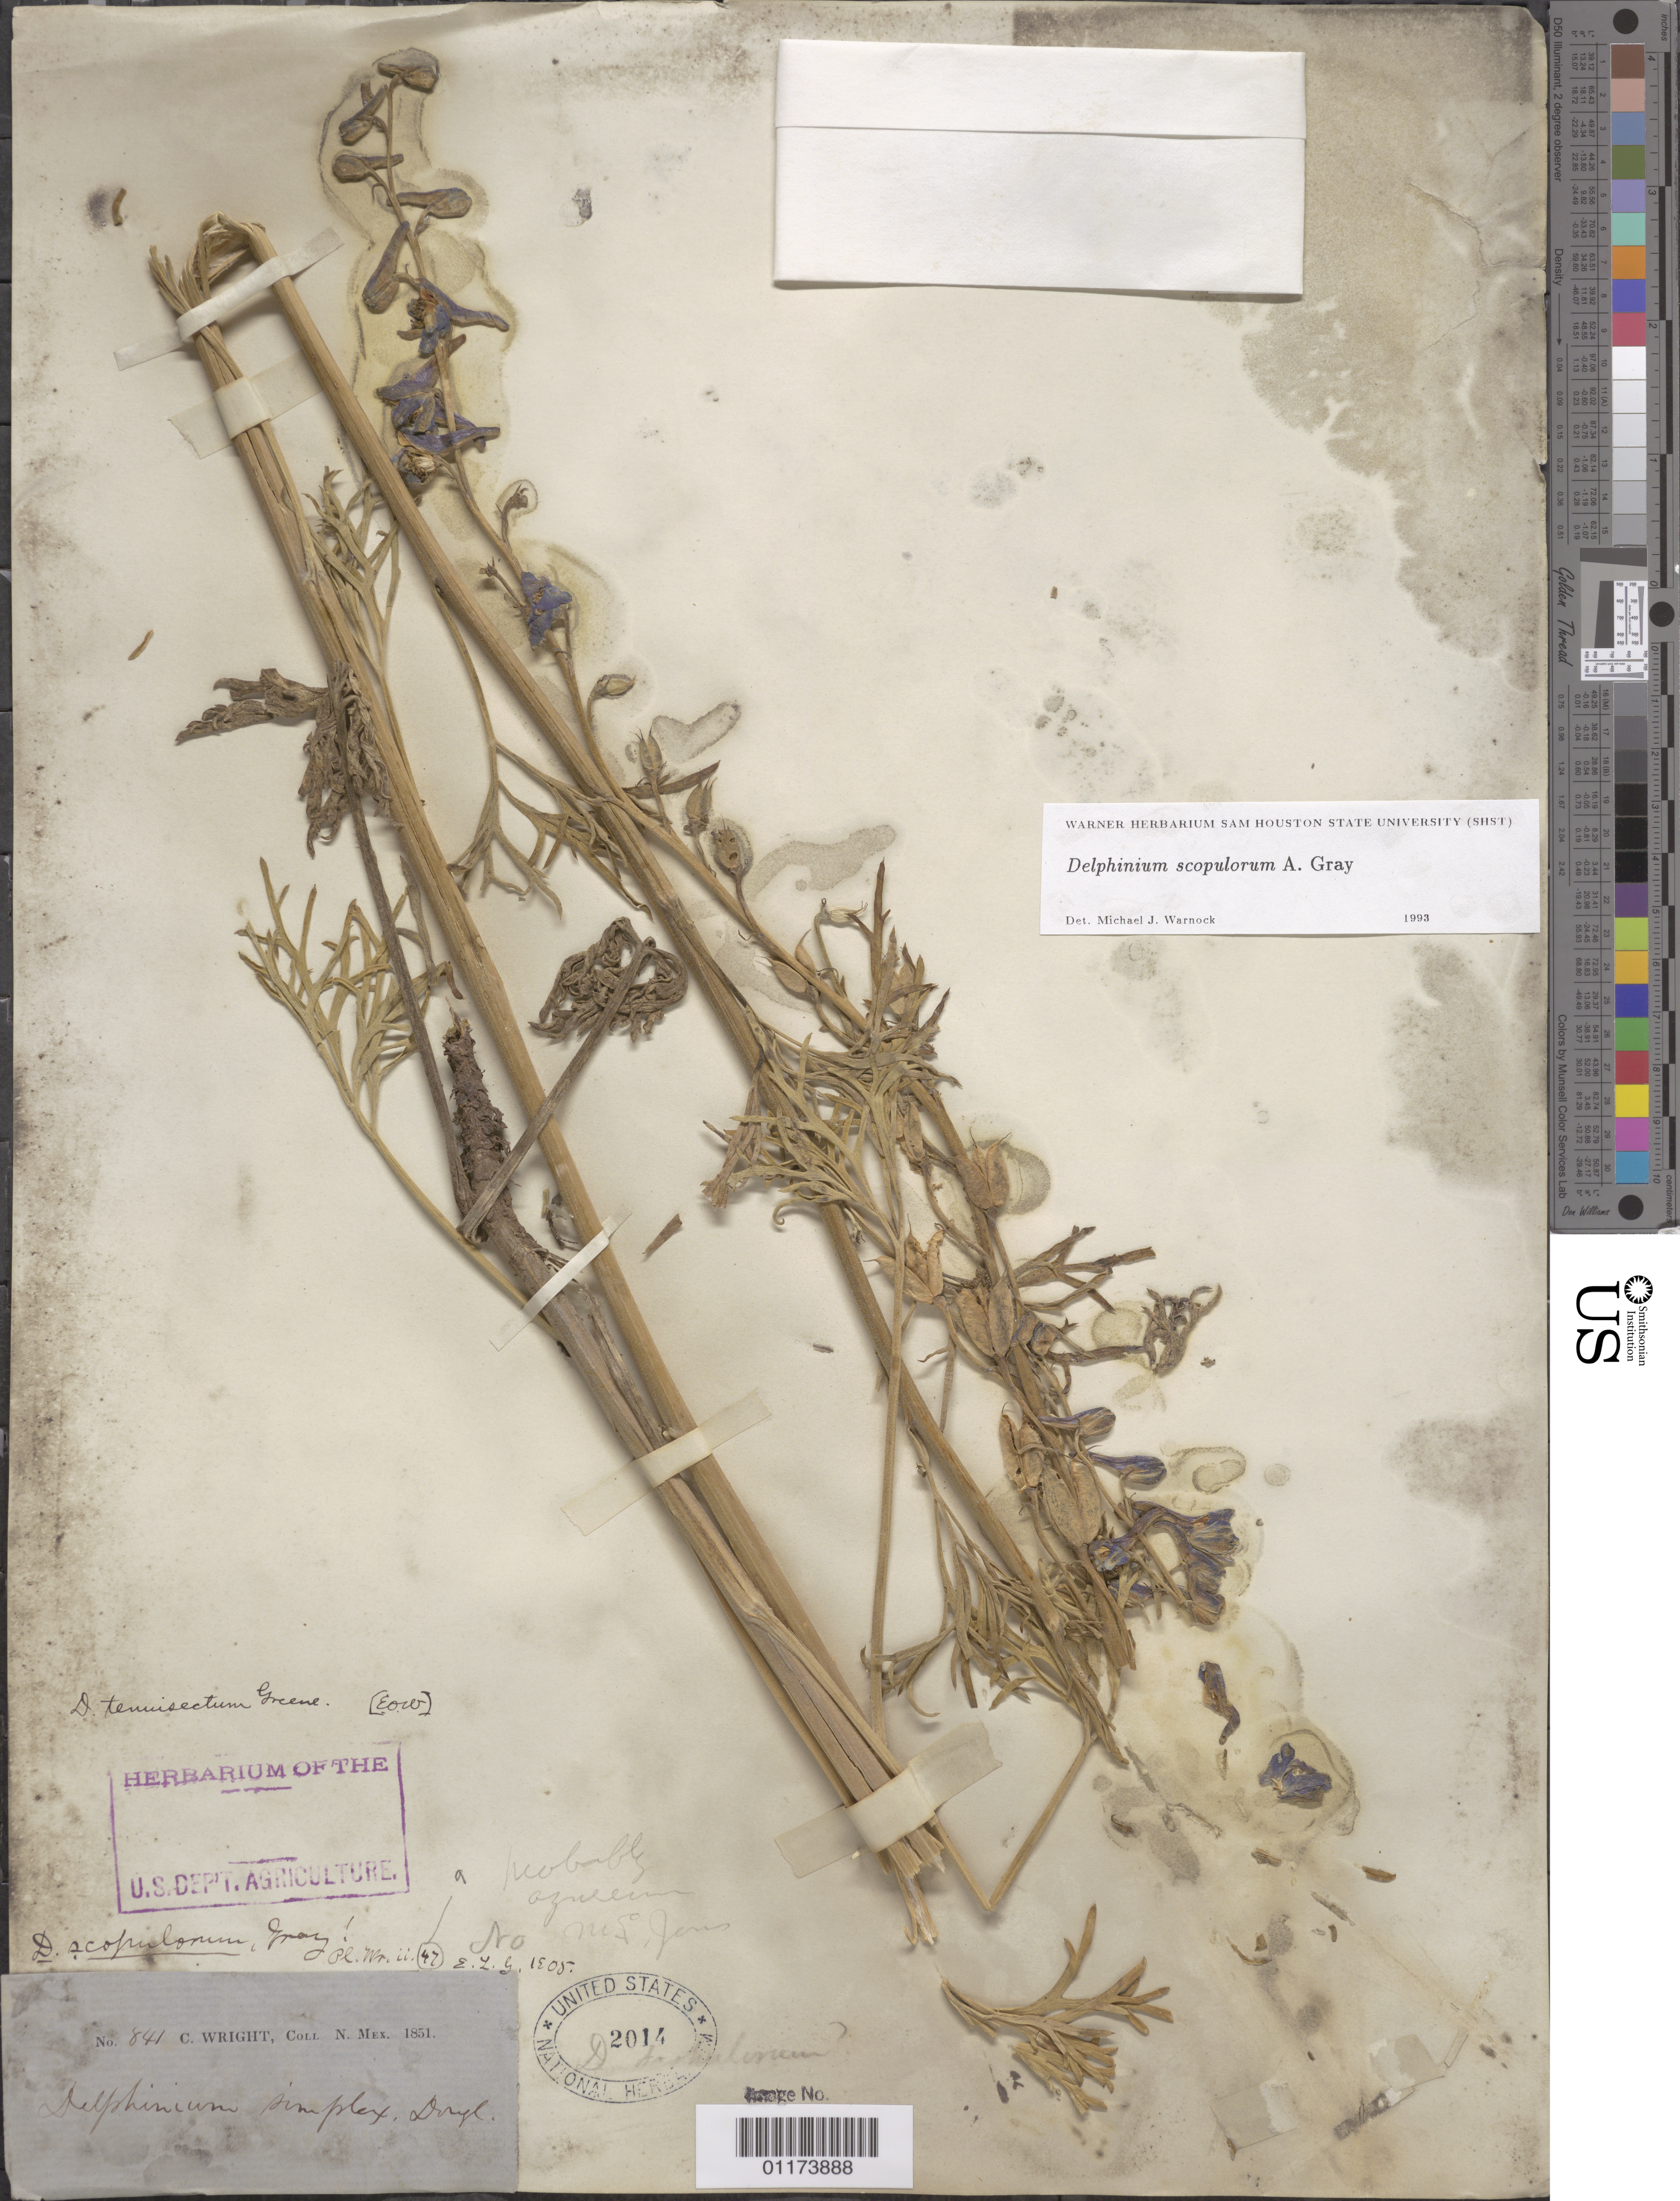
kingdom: Plantae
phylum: Tracheophyta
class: Magnoliopsida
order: Ranunculales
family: Ranunculaceae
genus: Delphinium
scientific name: Delphinium scopulorum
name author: A. Gray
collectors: C. Wright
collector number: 841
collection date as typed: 1851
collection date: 1851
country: United States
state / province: New Mexico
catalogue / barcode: US 2014